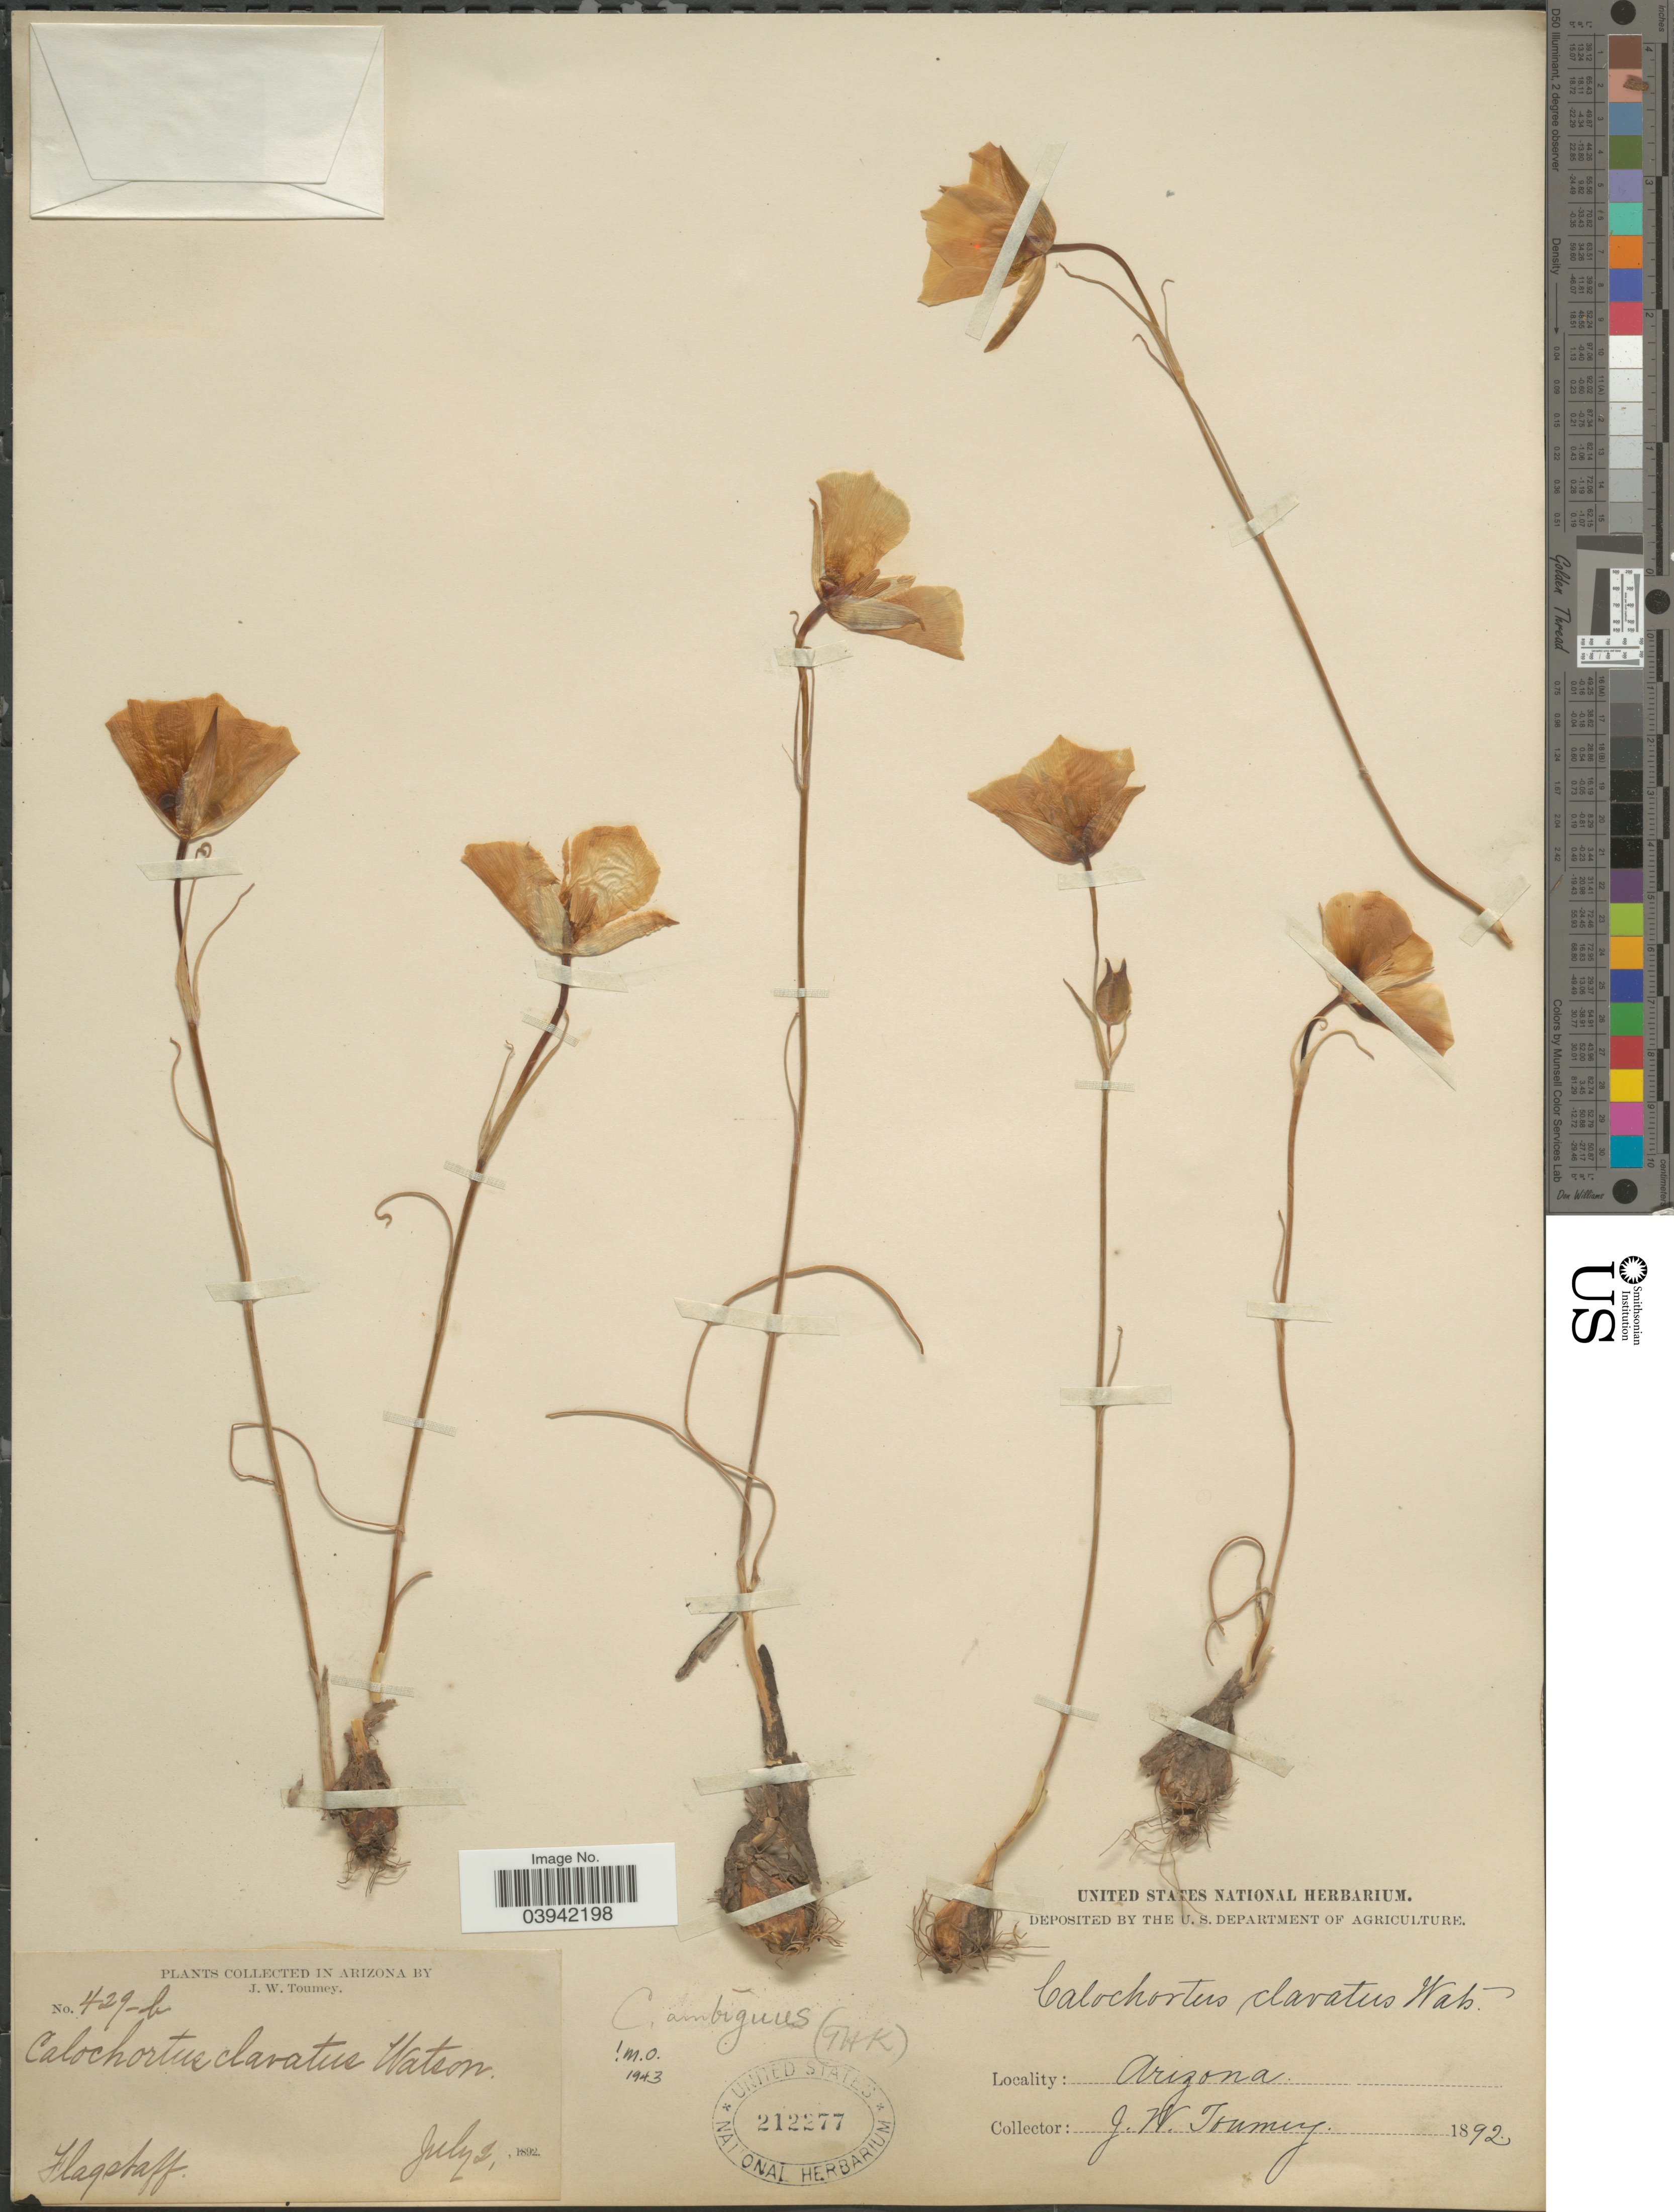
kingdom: Plantae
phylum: Tracheophyta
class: Liliopsida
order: Liliales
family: Liliaceae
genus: Calochortus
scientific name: Calochortus ambiguus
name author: (M.E. Jones) Ownbey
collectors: J. W. Toumey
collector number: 429-b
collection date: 1892-07-02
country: United States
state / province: Arizona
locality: Flagstaff.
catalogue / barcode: US 212277